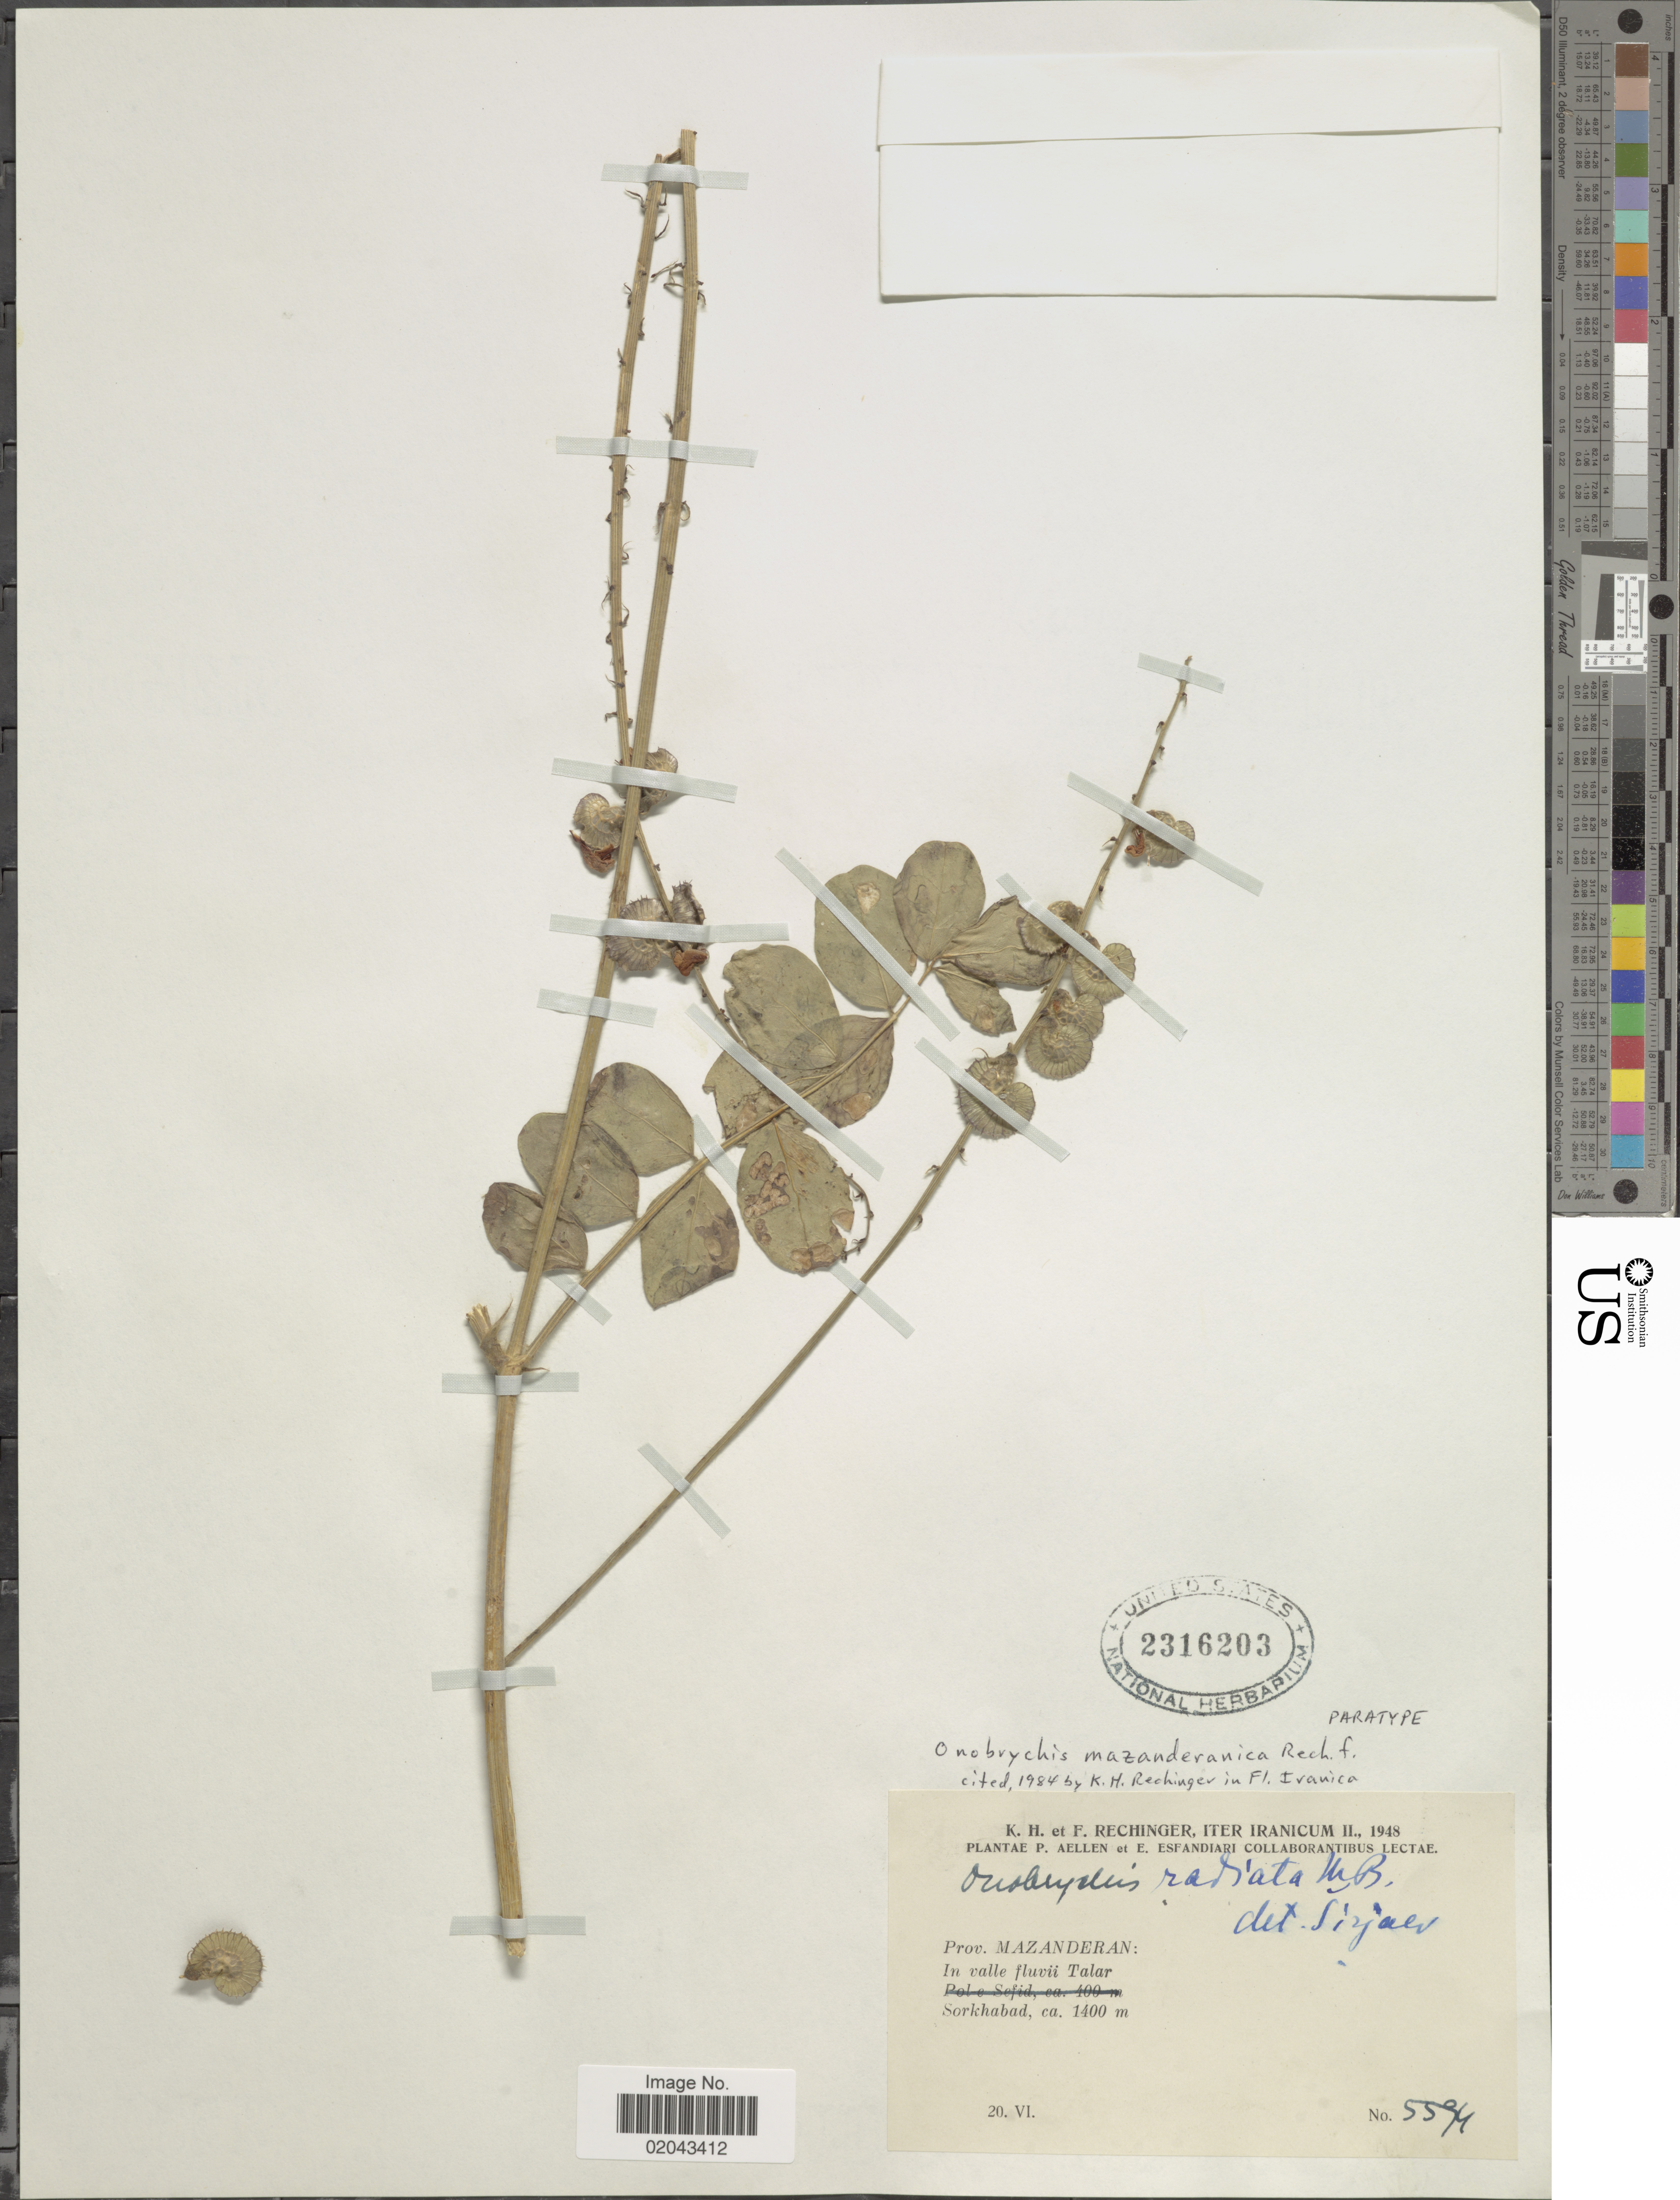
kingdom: Plantae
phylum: Tracheophyta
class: Magnoliopsida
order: Fabales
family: Fabaceae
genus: Onobrychis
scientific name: Onobrychis mazanderanica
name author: Rech. f.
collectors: K. H. Rechinger & F. Rechinger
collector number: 5594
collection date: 1948-06-20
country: Iran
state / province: Mazandaran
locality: Iter Iranicum, Prov. Mazanderan: in valle fluvii Talar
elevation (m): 1400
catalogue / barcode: US 2316203